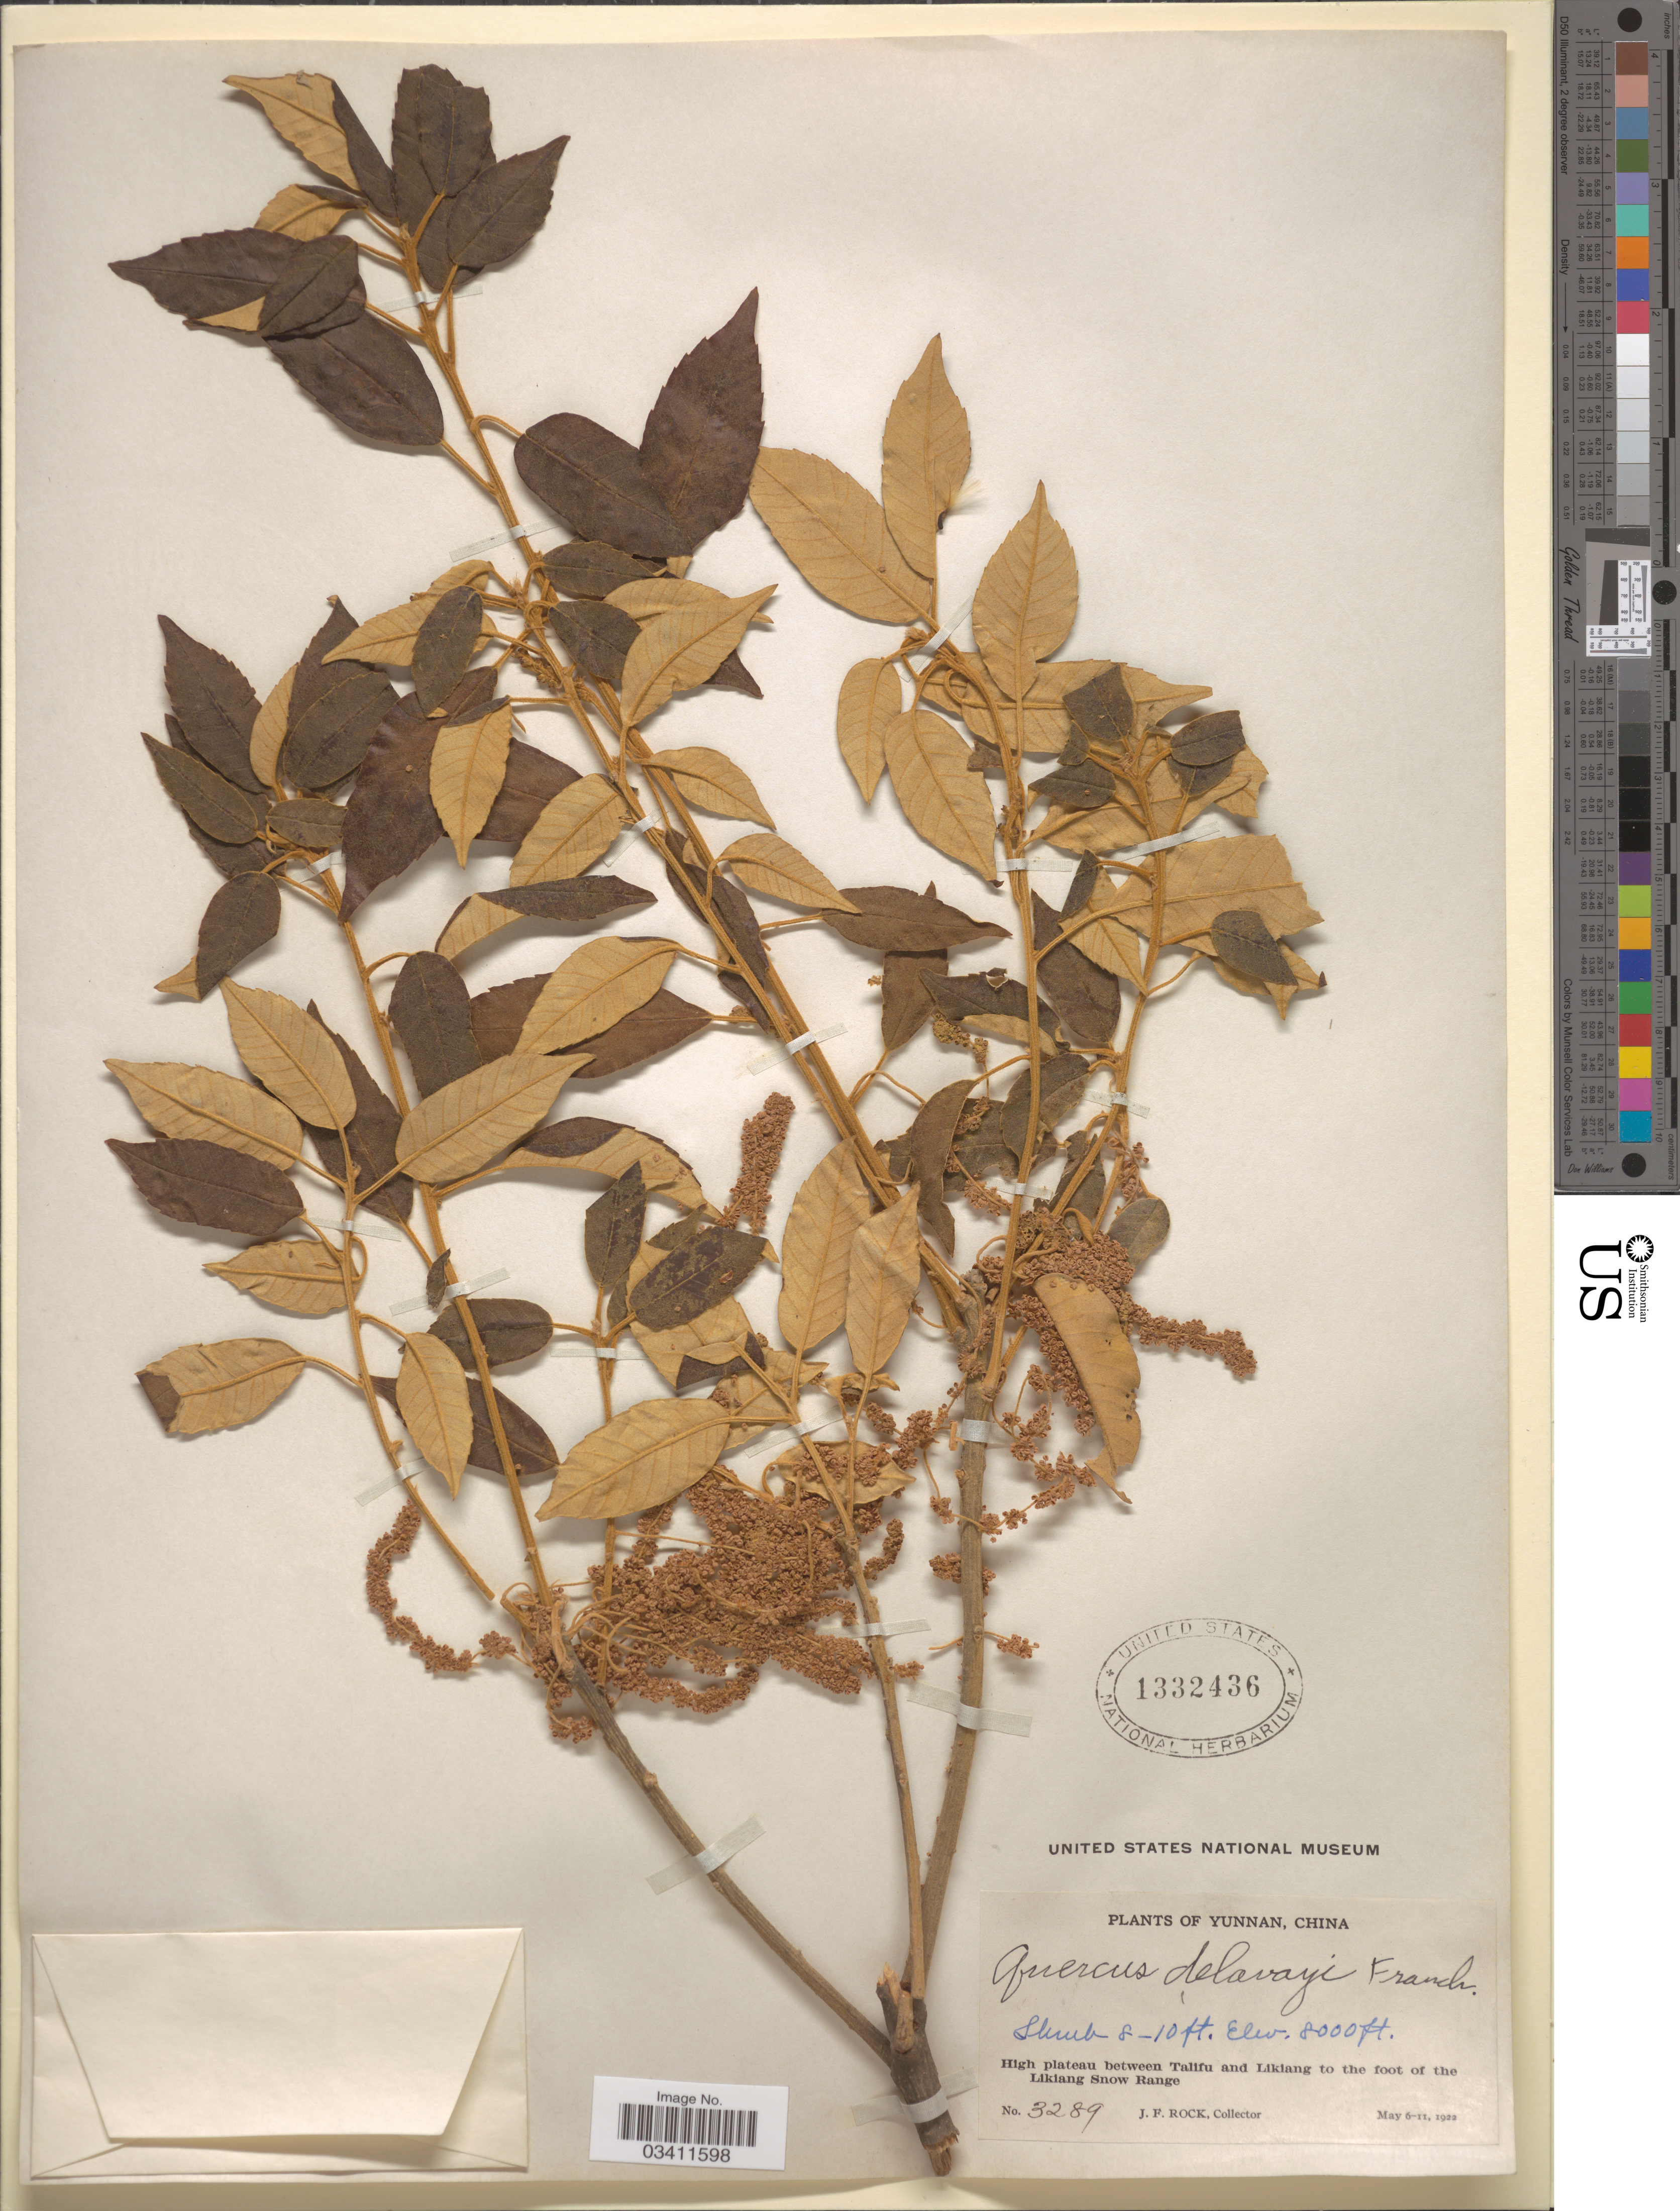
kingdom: Plantae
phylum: Tracheophyta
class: Magnoliopsida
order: Fagales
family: Fagaceae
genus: Quercus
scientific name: Quercus delavayi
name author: Franch.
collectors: J. Rock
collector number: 3289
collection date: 1922-05-06/1922-05-11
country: China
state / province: Yunnan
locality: High plateau between Talifu and Likiang to the foot of the Likiang Snow Range.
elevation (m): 2438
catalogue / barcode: US 1332436